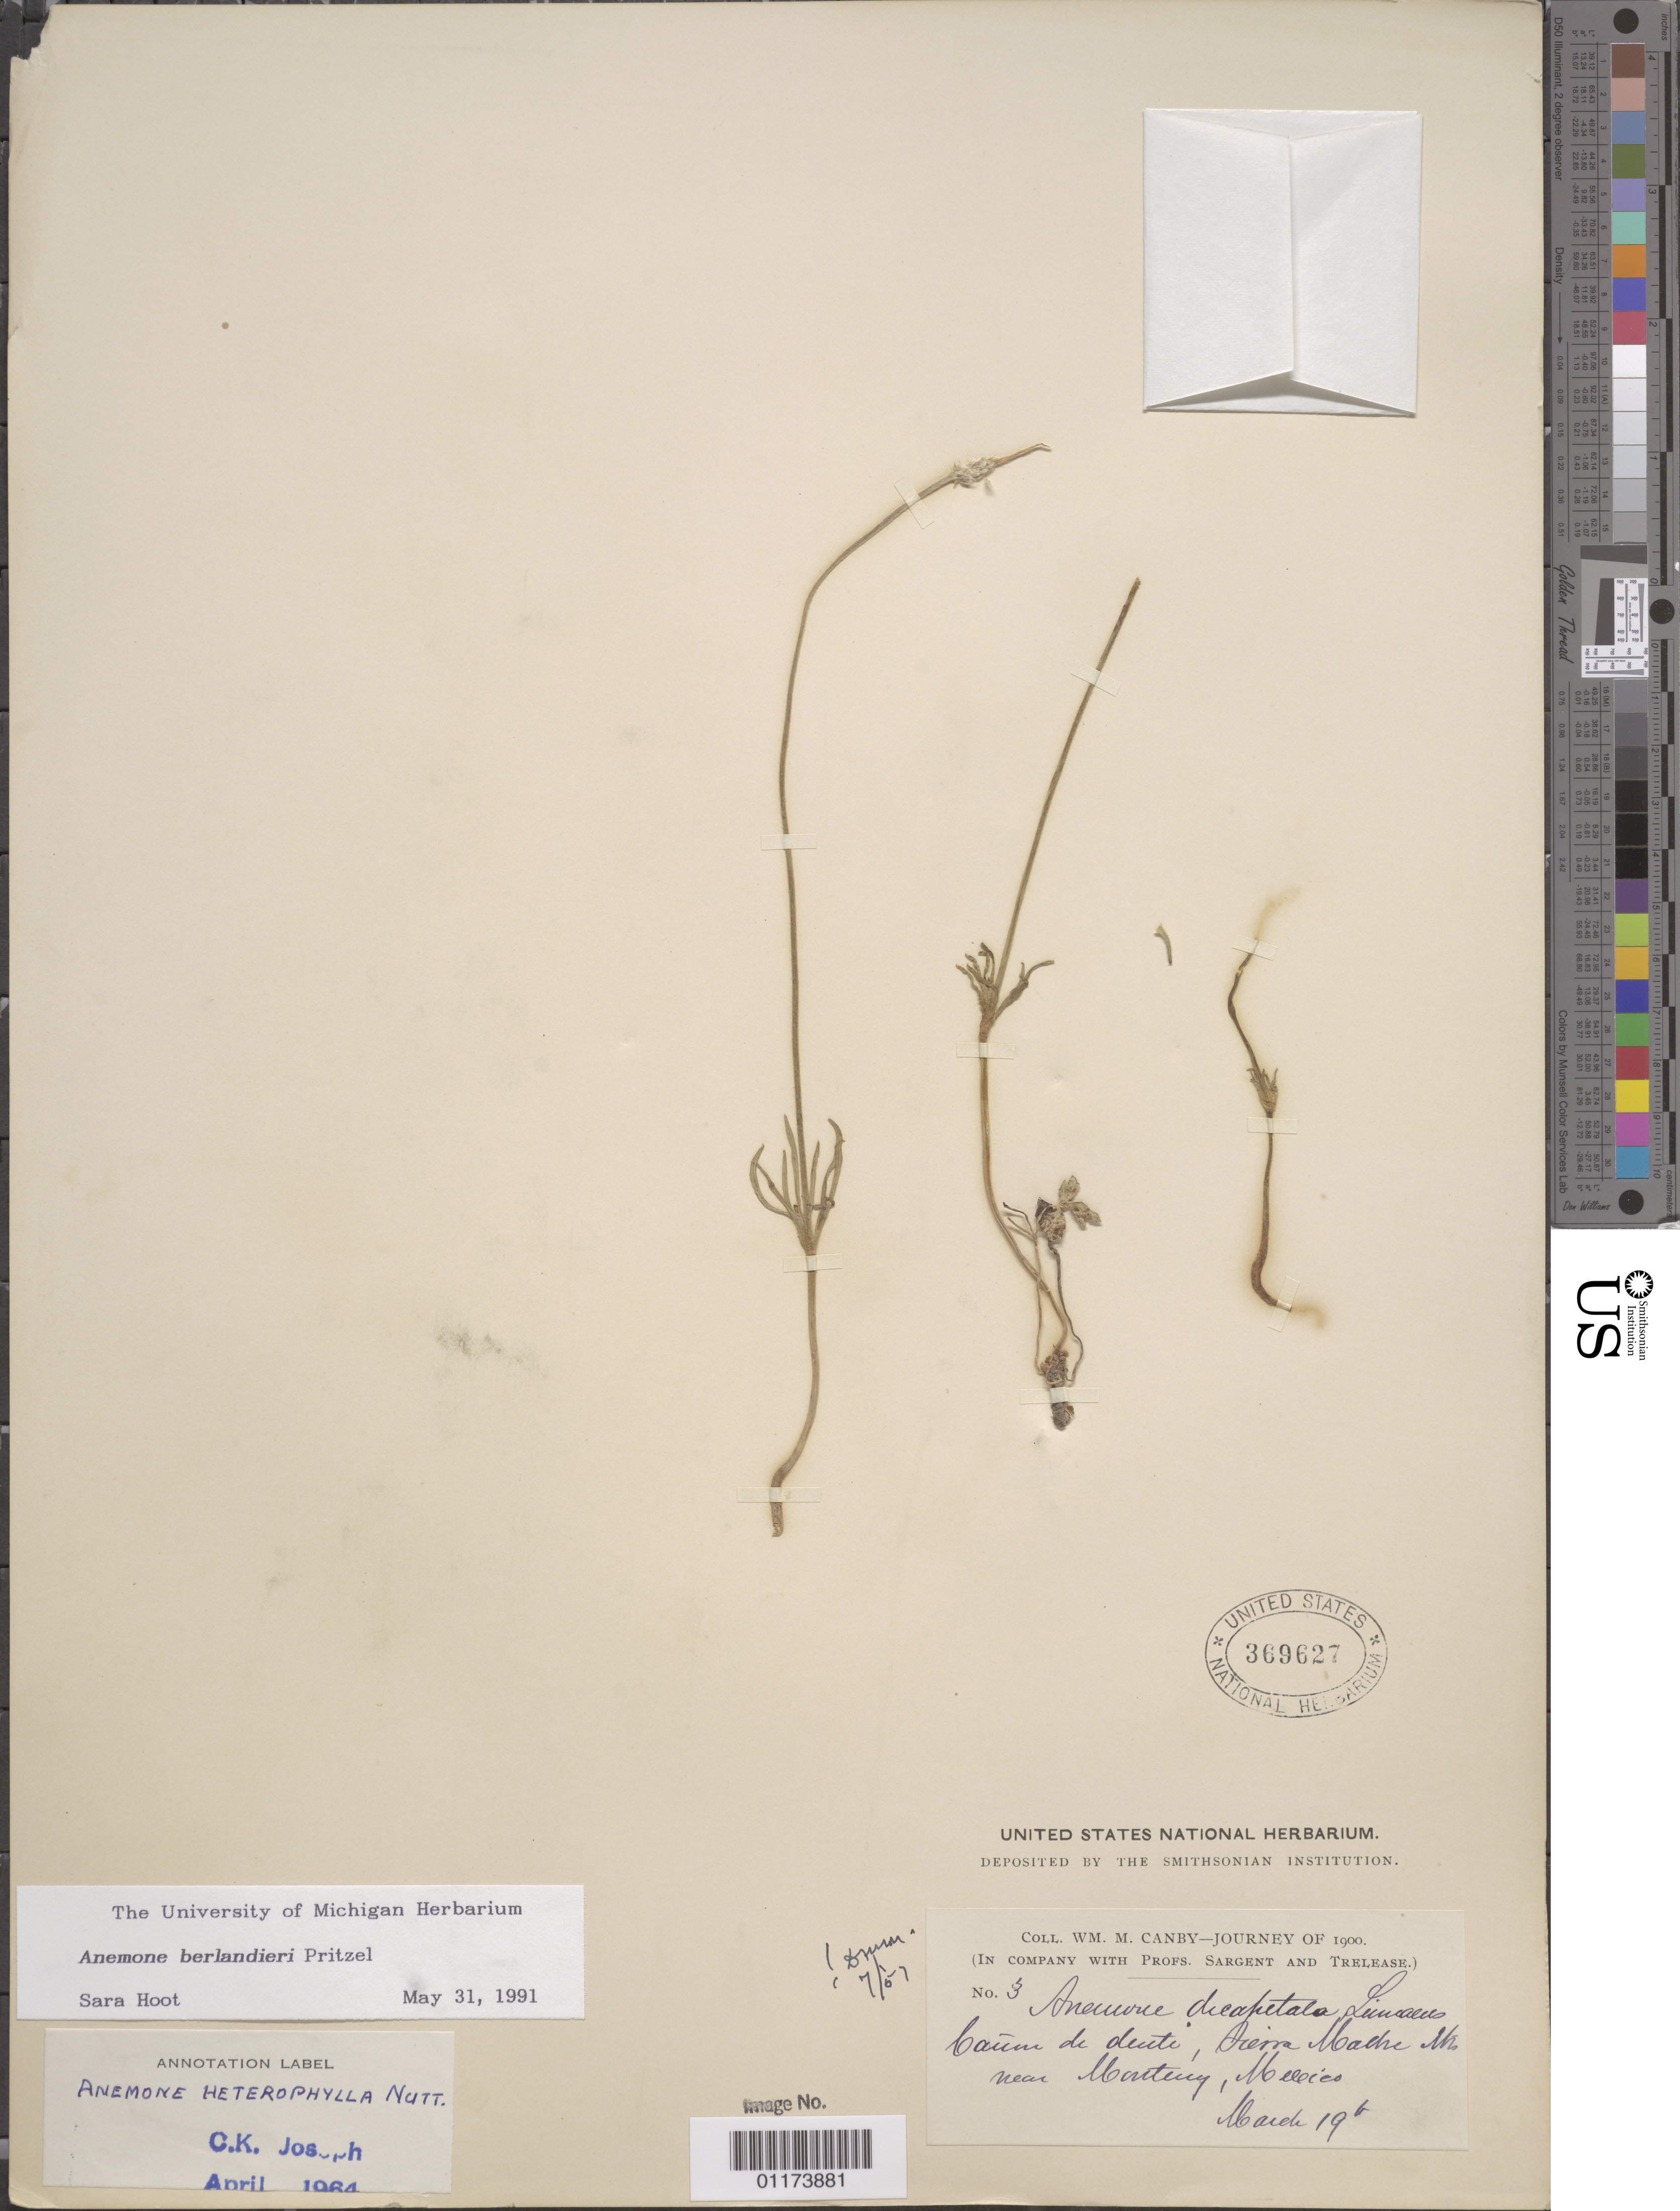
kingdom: Plantae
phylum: Tracheophyta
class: Magnoliopsida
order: Ranunculales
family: Ranunculaceae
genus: Anemone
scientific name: Anemone berlandieri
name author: E. Pritz.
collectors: W. M. Canby, C. S. Sargent & -- Trelease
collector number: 3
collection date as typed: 19 Mar 1900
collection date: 1900-03-19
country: Mexico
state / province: Nuevo León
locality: Sierra Madre Mts, near Monterey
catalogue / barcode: US 369627